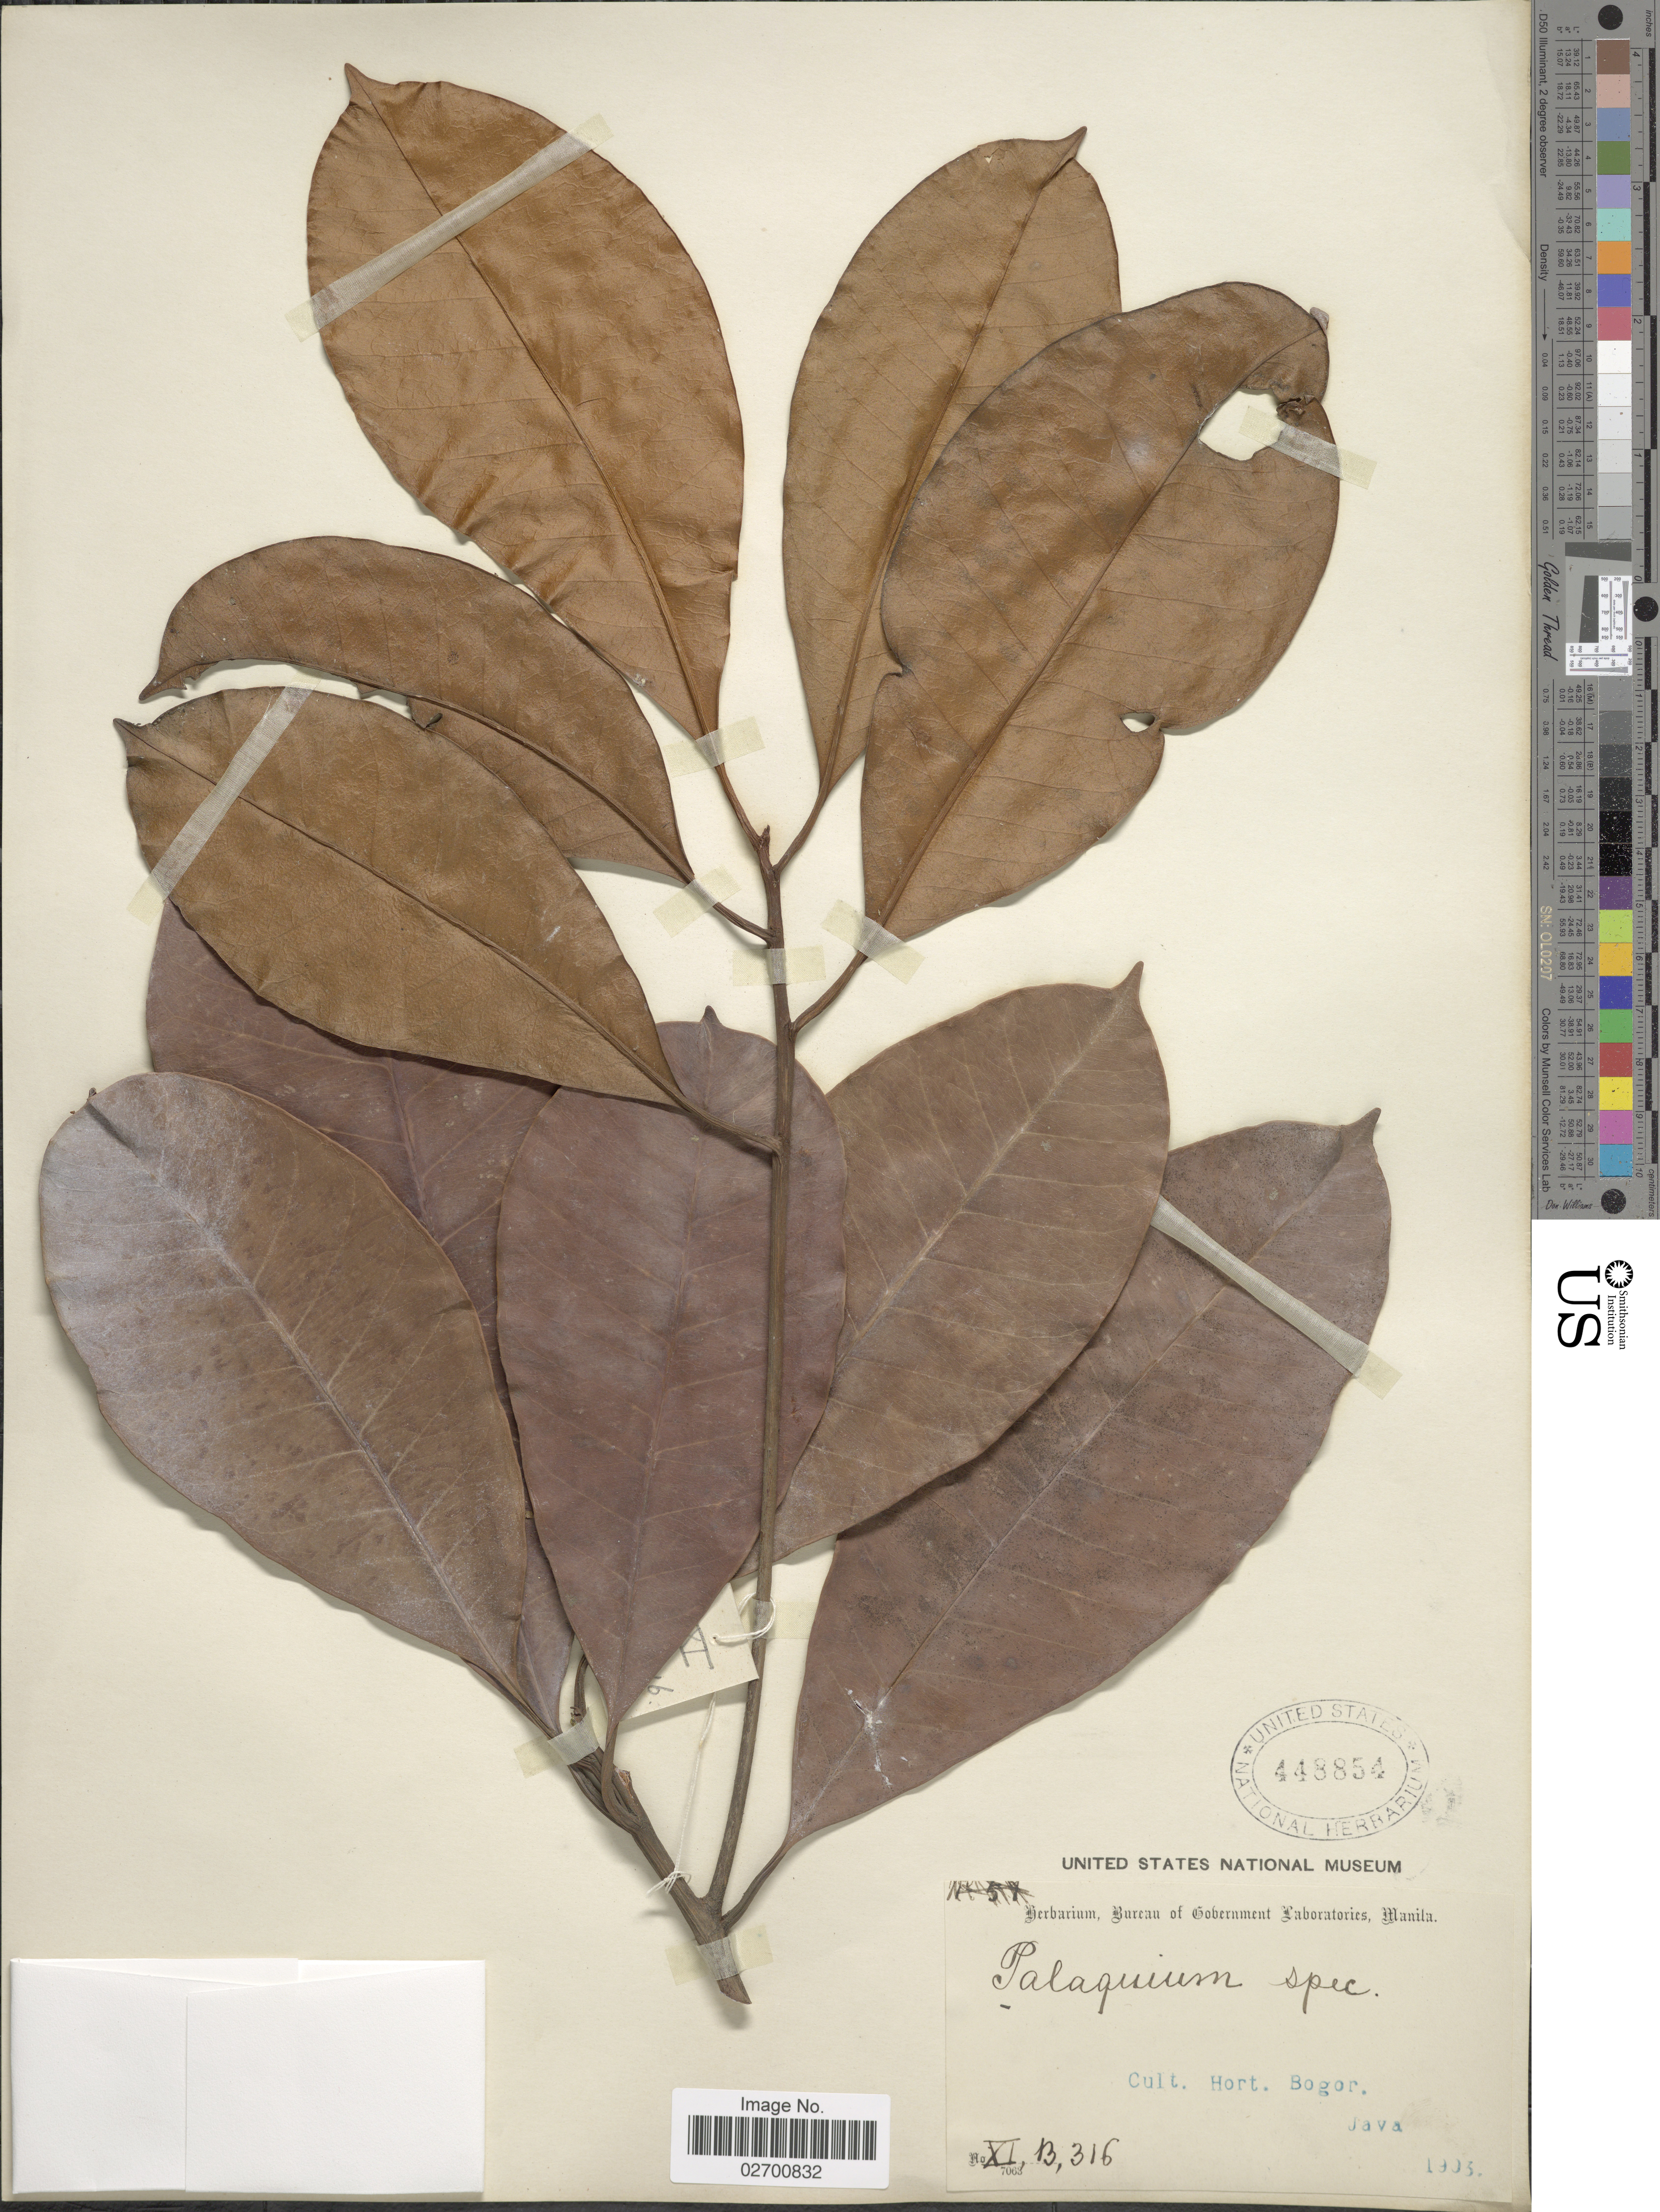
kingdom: Plantae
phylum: Tracheophyta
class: Magnoliopsida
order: Ericales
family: Sapotaceae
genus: Palaquium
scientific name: Palaquium sp.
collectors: Ex herb. Bureau of Government Laboratories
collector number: XI, B, 316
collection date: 1903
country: Indonesia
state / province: Java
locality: Cult. Hort. Bogor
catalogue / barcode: US 448854